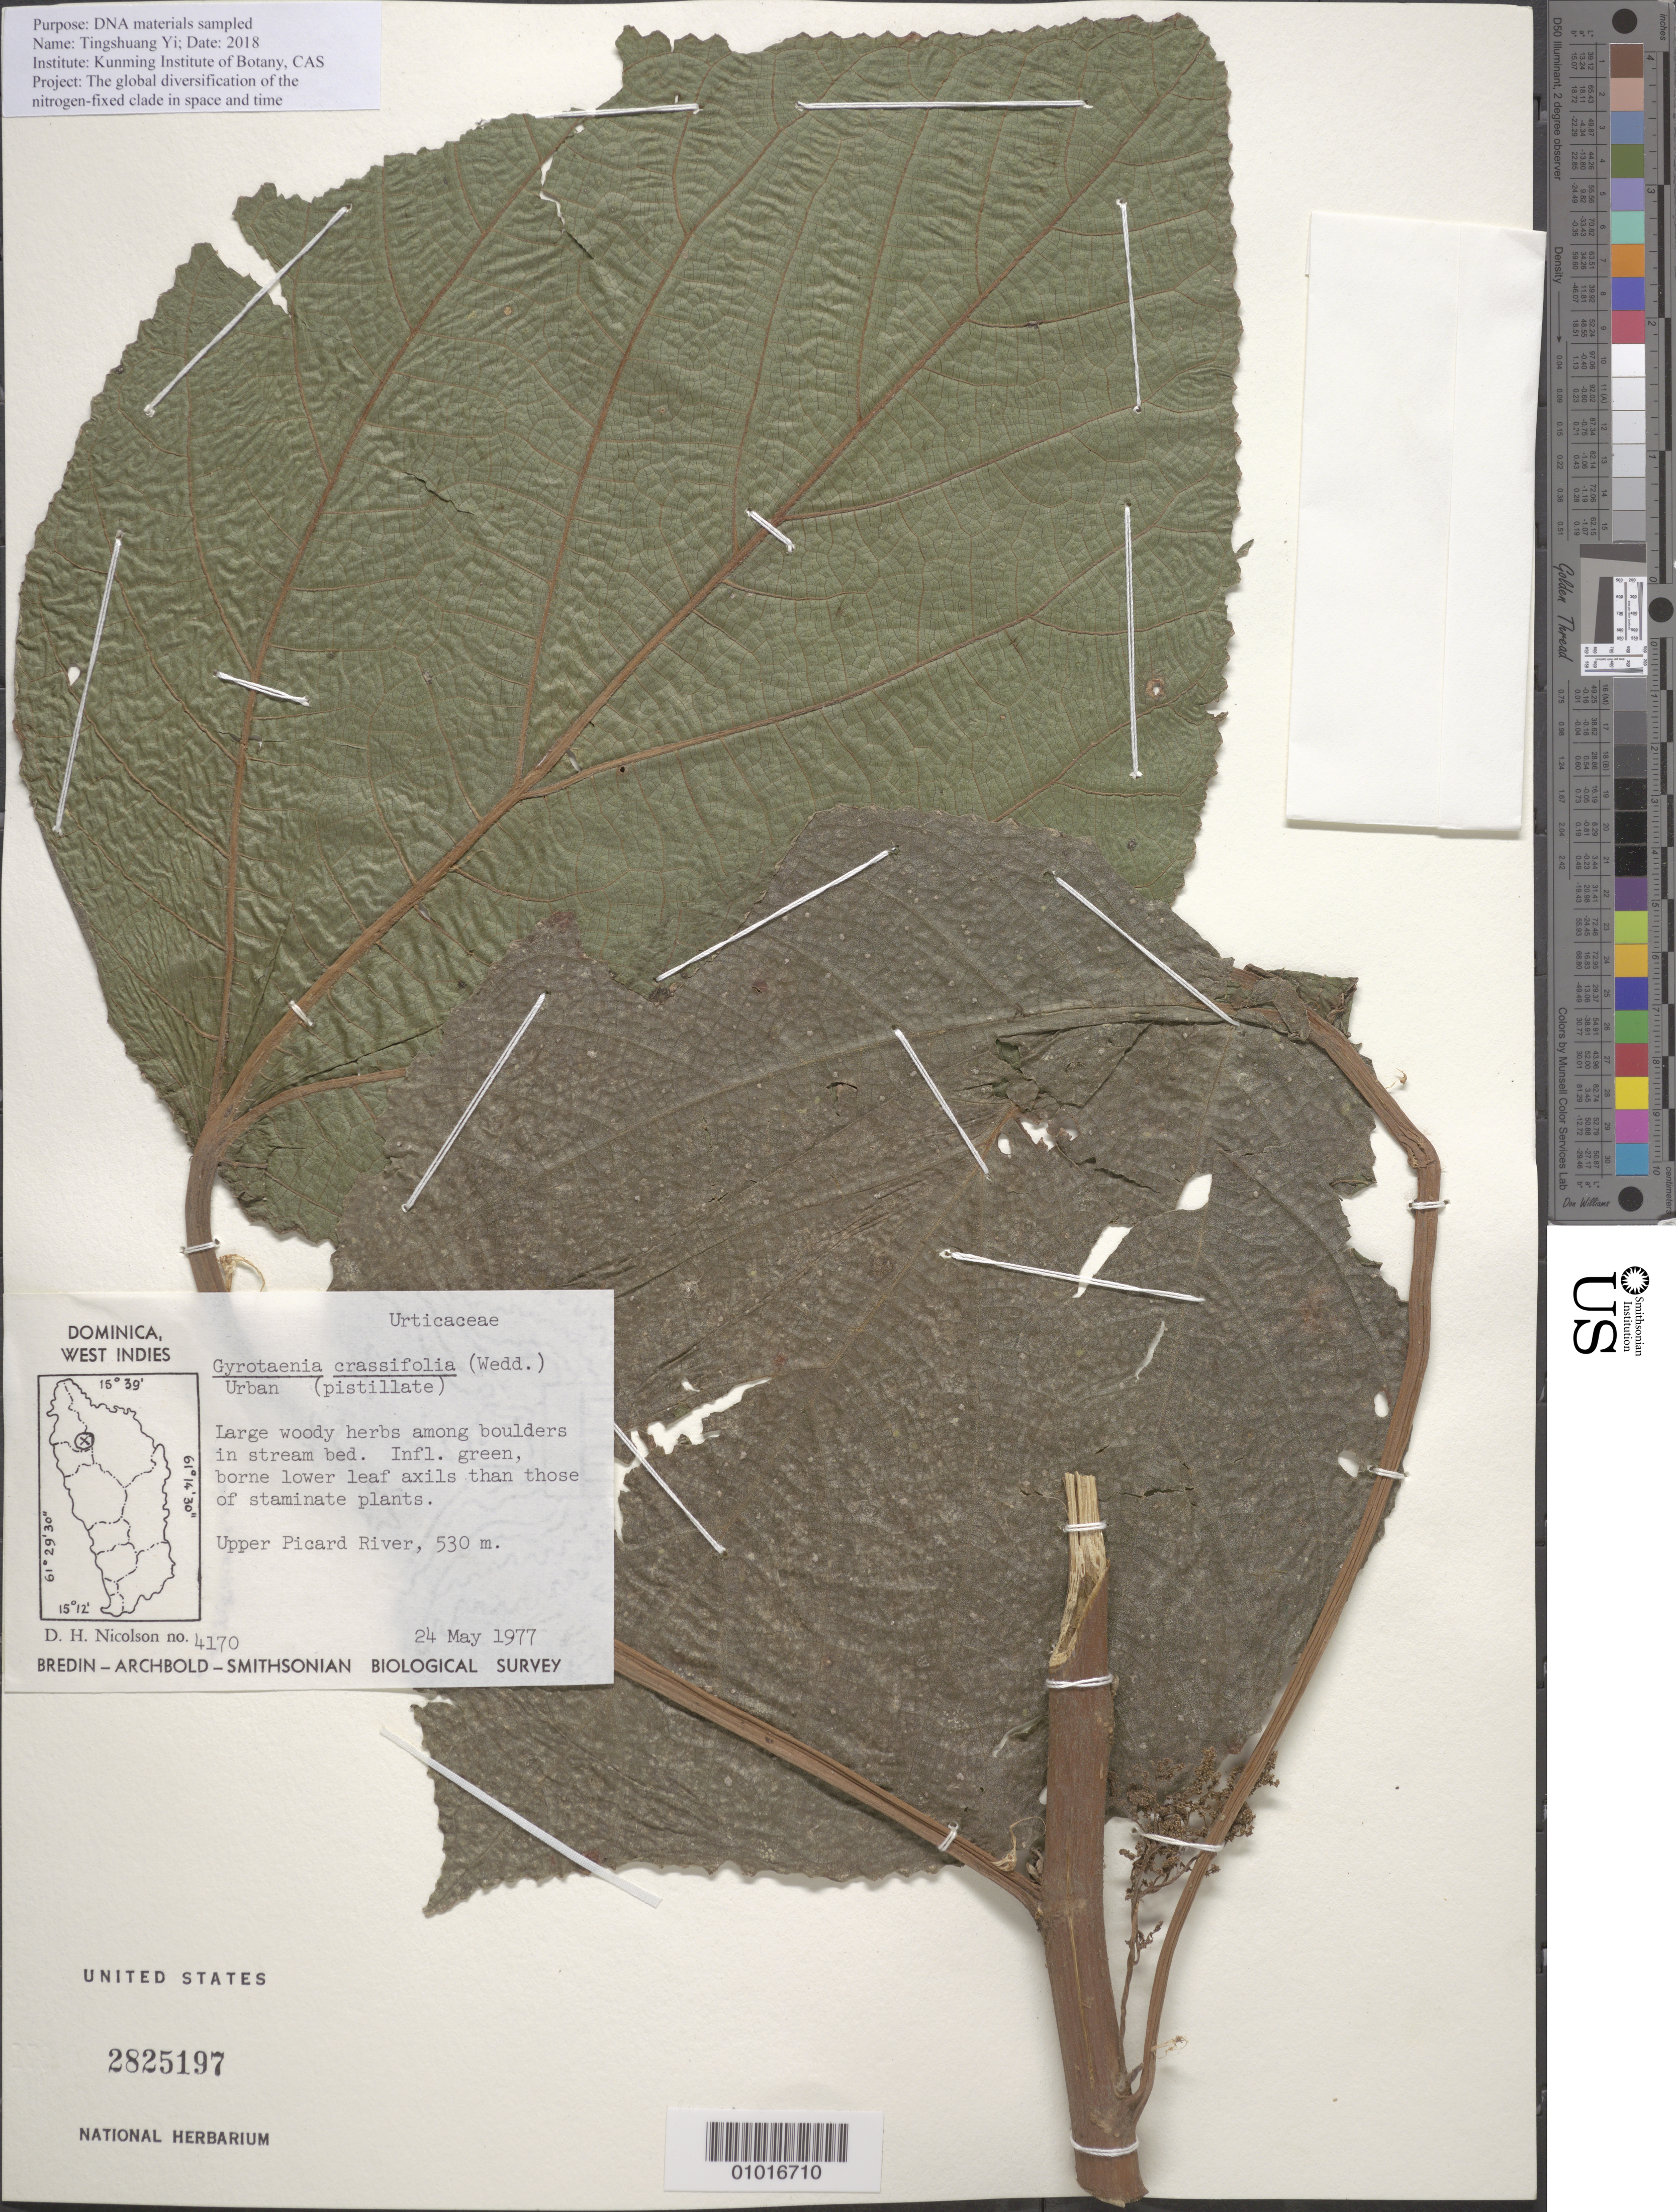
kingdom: Plantae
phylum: Tracheophyta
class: Magnoliopsida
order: Rosales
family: Urticaceae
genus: Gyrotaenia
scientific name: Gyrotaenia crassifolia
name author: Urb.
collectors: D. H. Nicolson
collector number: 4170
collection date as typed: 24 May 1977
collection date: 1977-05-24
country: Dominica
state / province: St. John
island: Dominica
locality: Upper Picard river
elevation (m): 530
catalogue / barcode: US 2825197